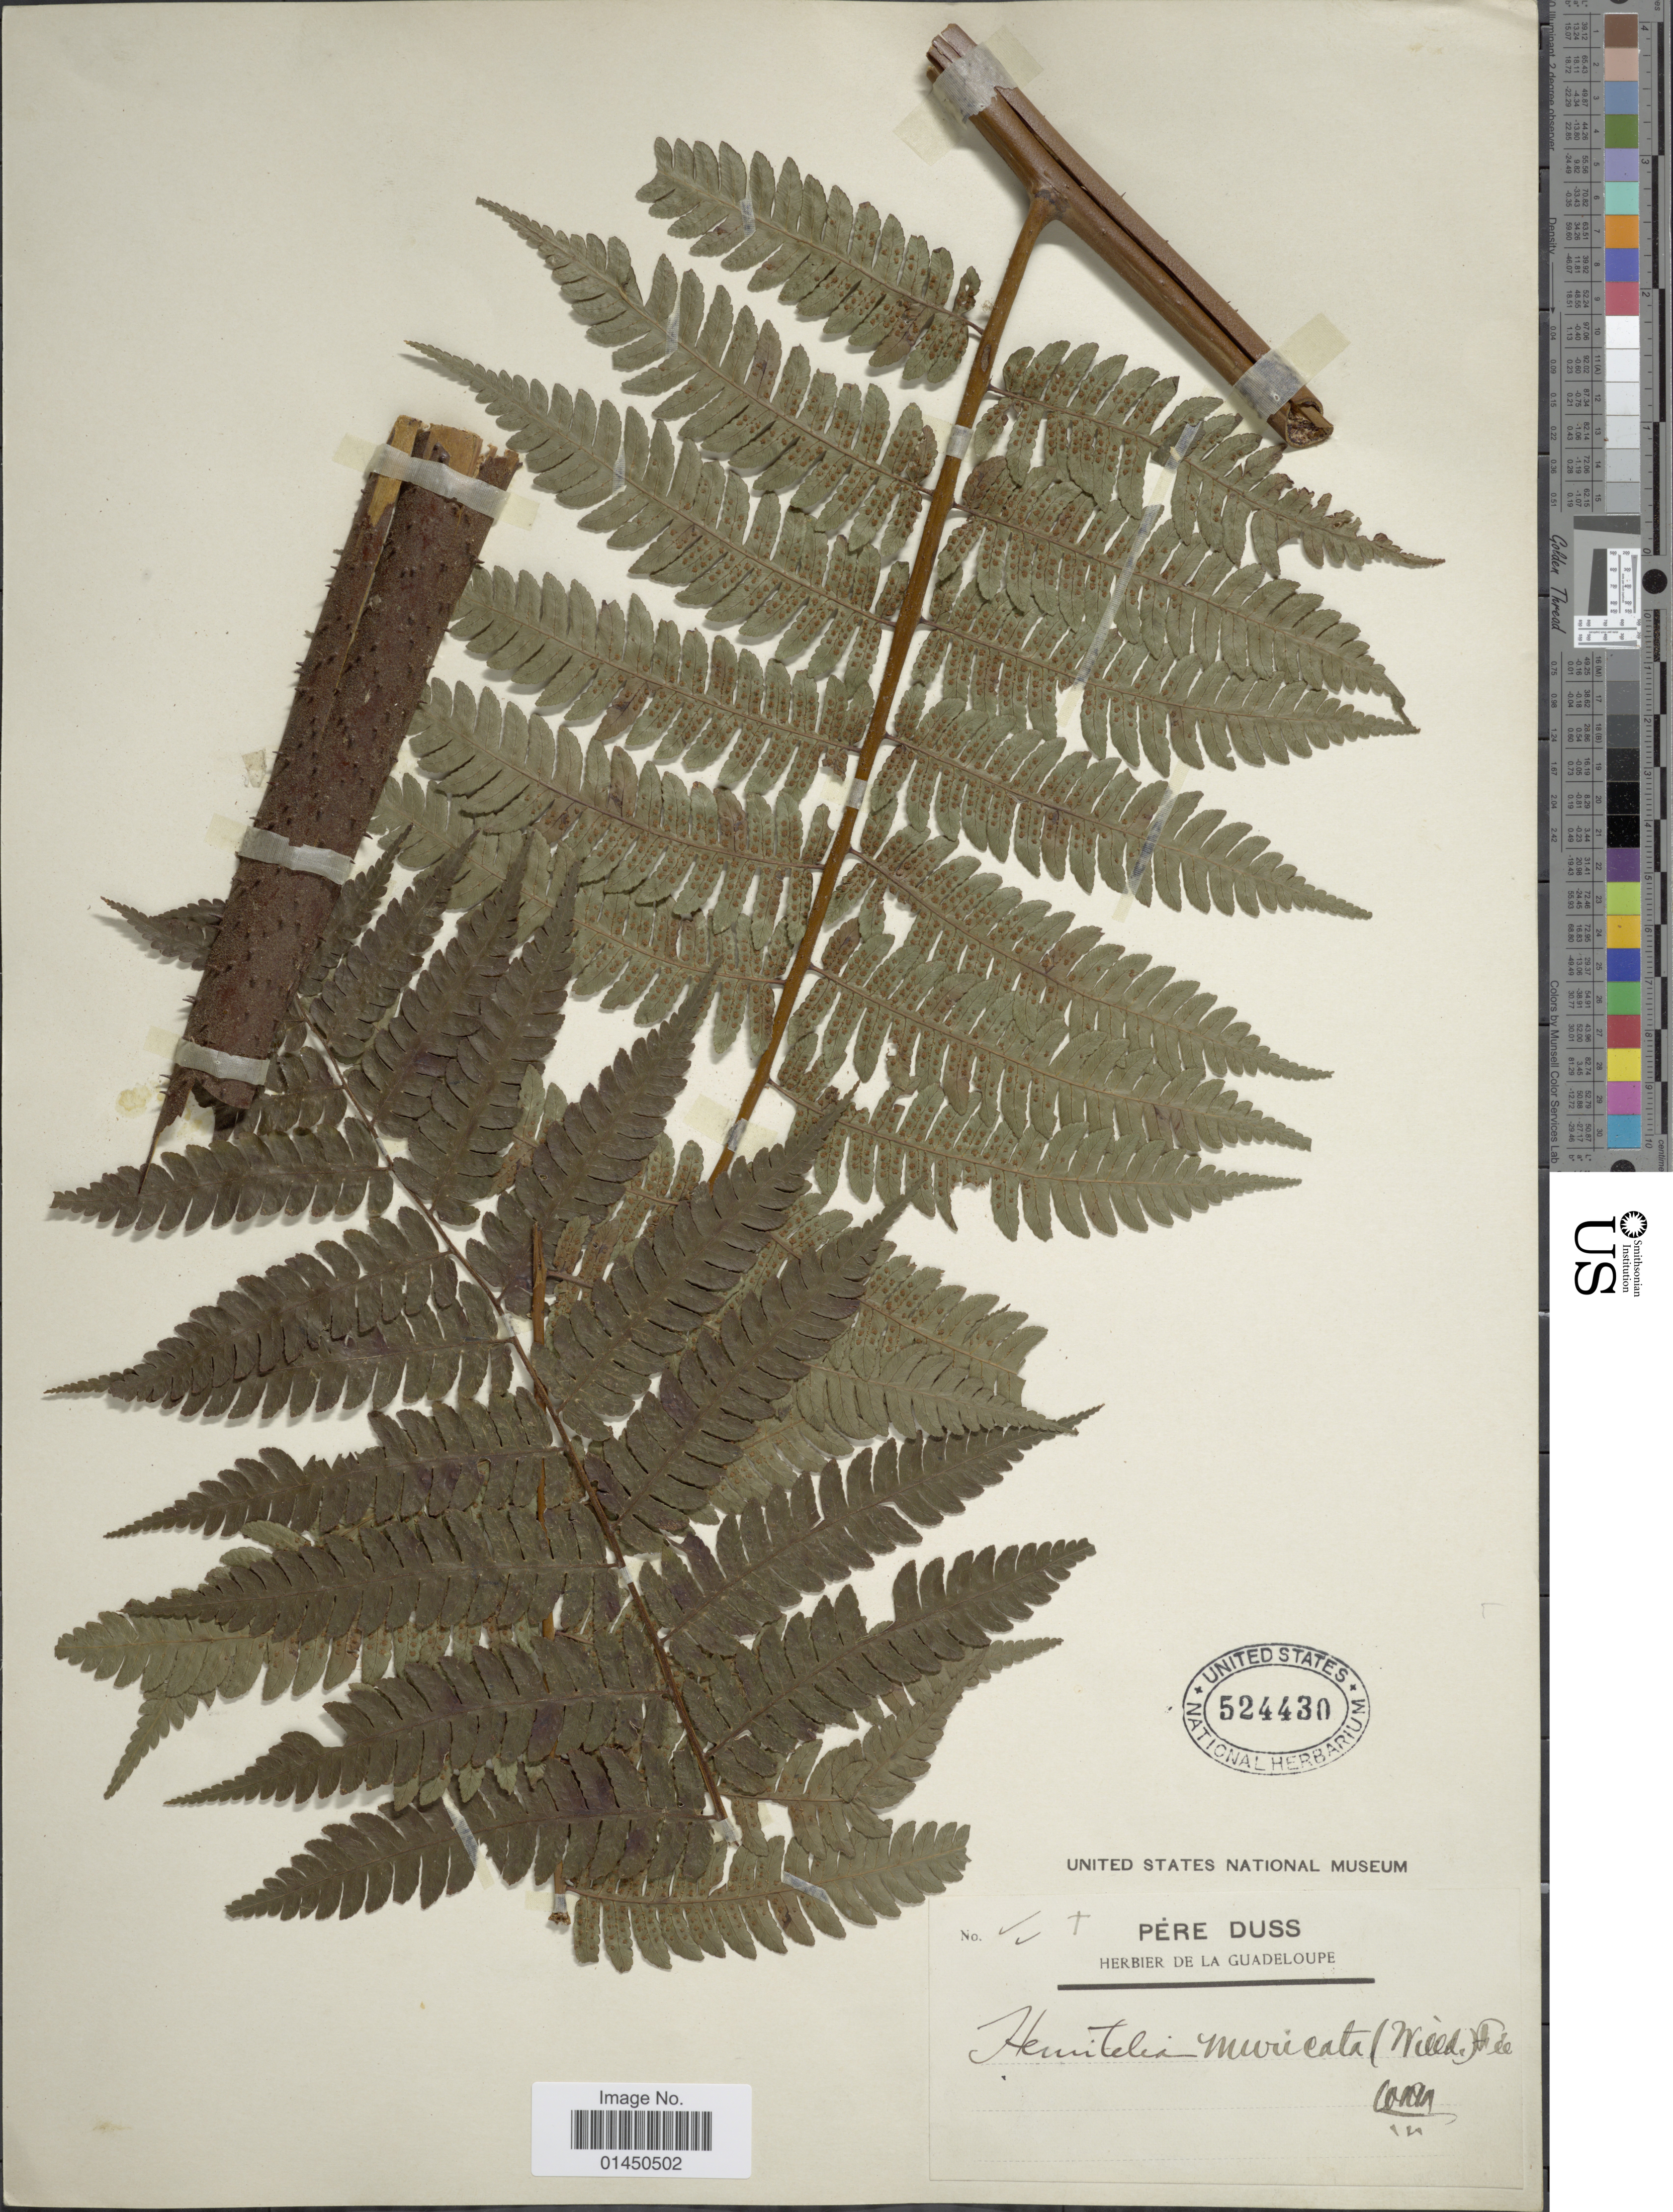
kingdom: Plantae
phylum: Tracheophyta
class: Polypodiopsida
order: Cyatheales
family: Cyatheaceae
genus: Cyathea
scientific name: Cyathea muricata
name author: (Willd.) Fée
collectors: Père Duss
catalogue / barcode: US 524430